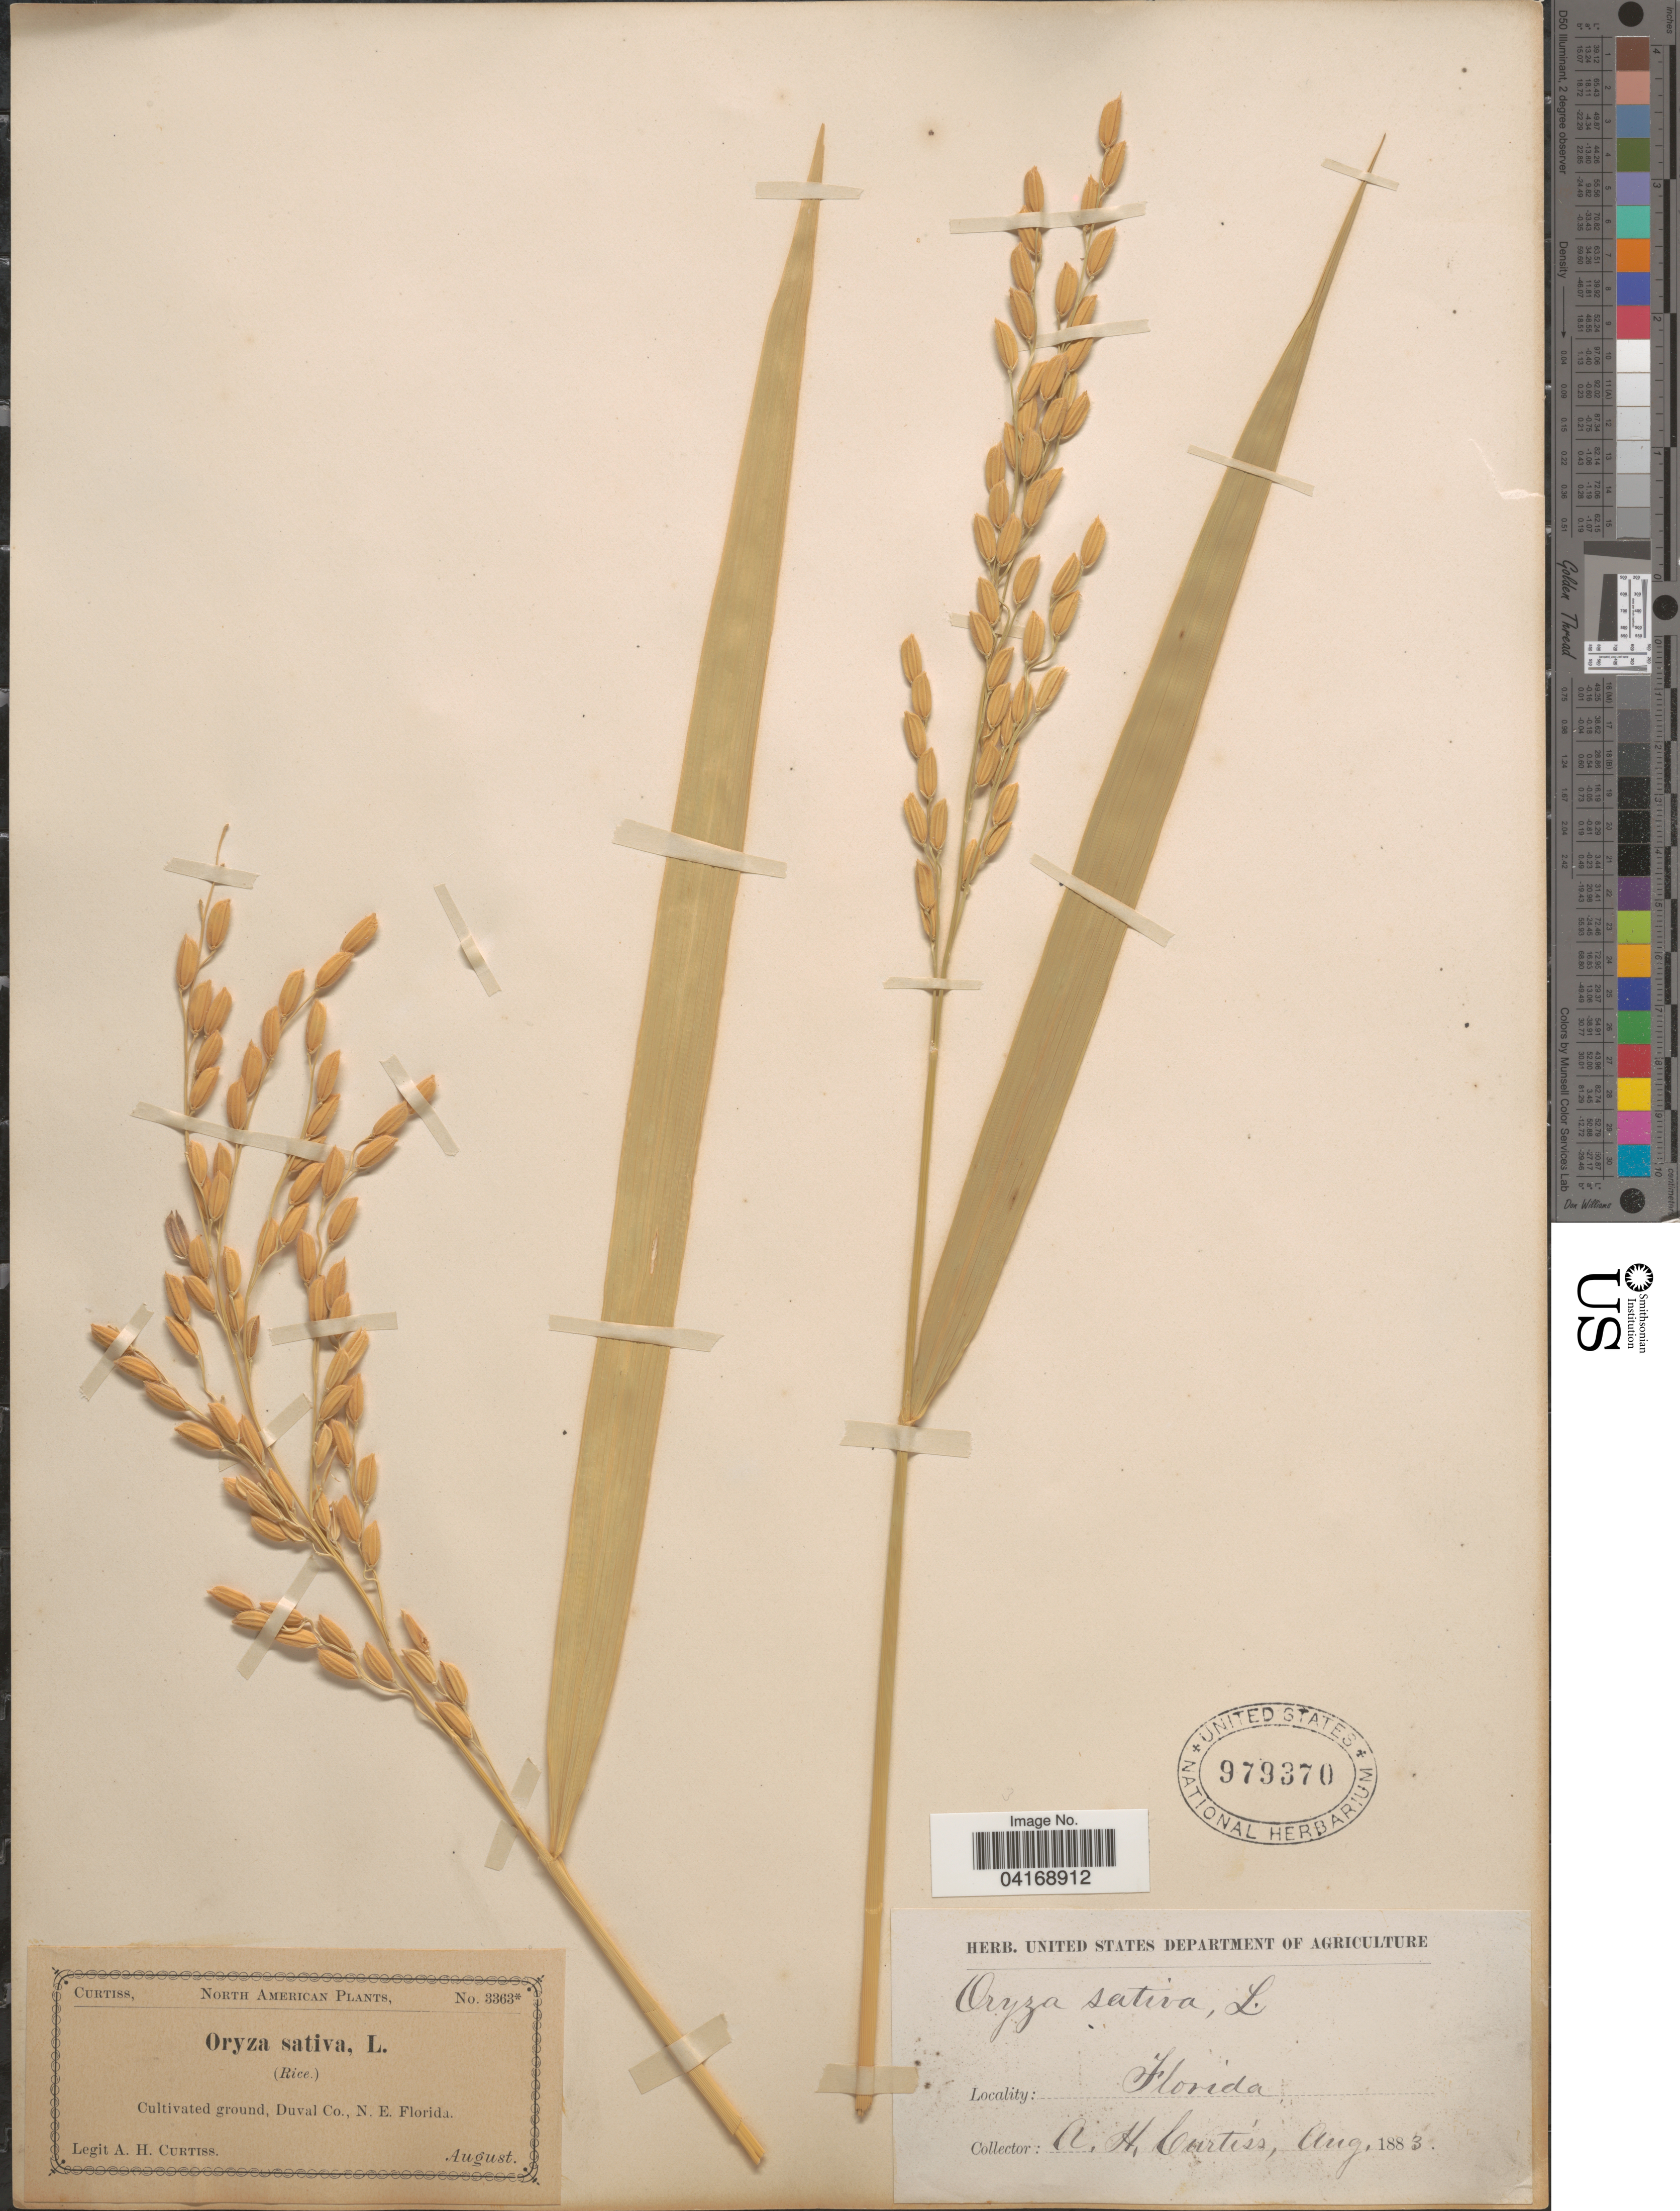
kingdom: Plantae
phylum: Tracheophyta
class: Liliopsida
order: Poales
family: Poaceae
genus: Oryza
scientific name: Oryza sativa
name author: L.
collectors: A. H. Curtiss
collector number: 3363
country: United States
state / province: Florida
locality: Duval Co., N. E. Florida.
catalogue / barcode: US 979370